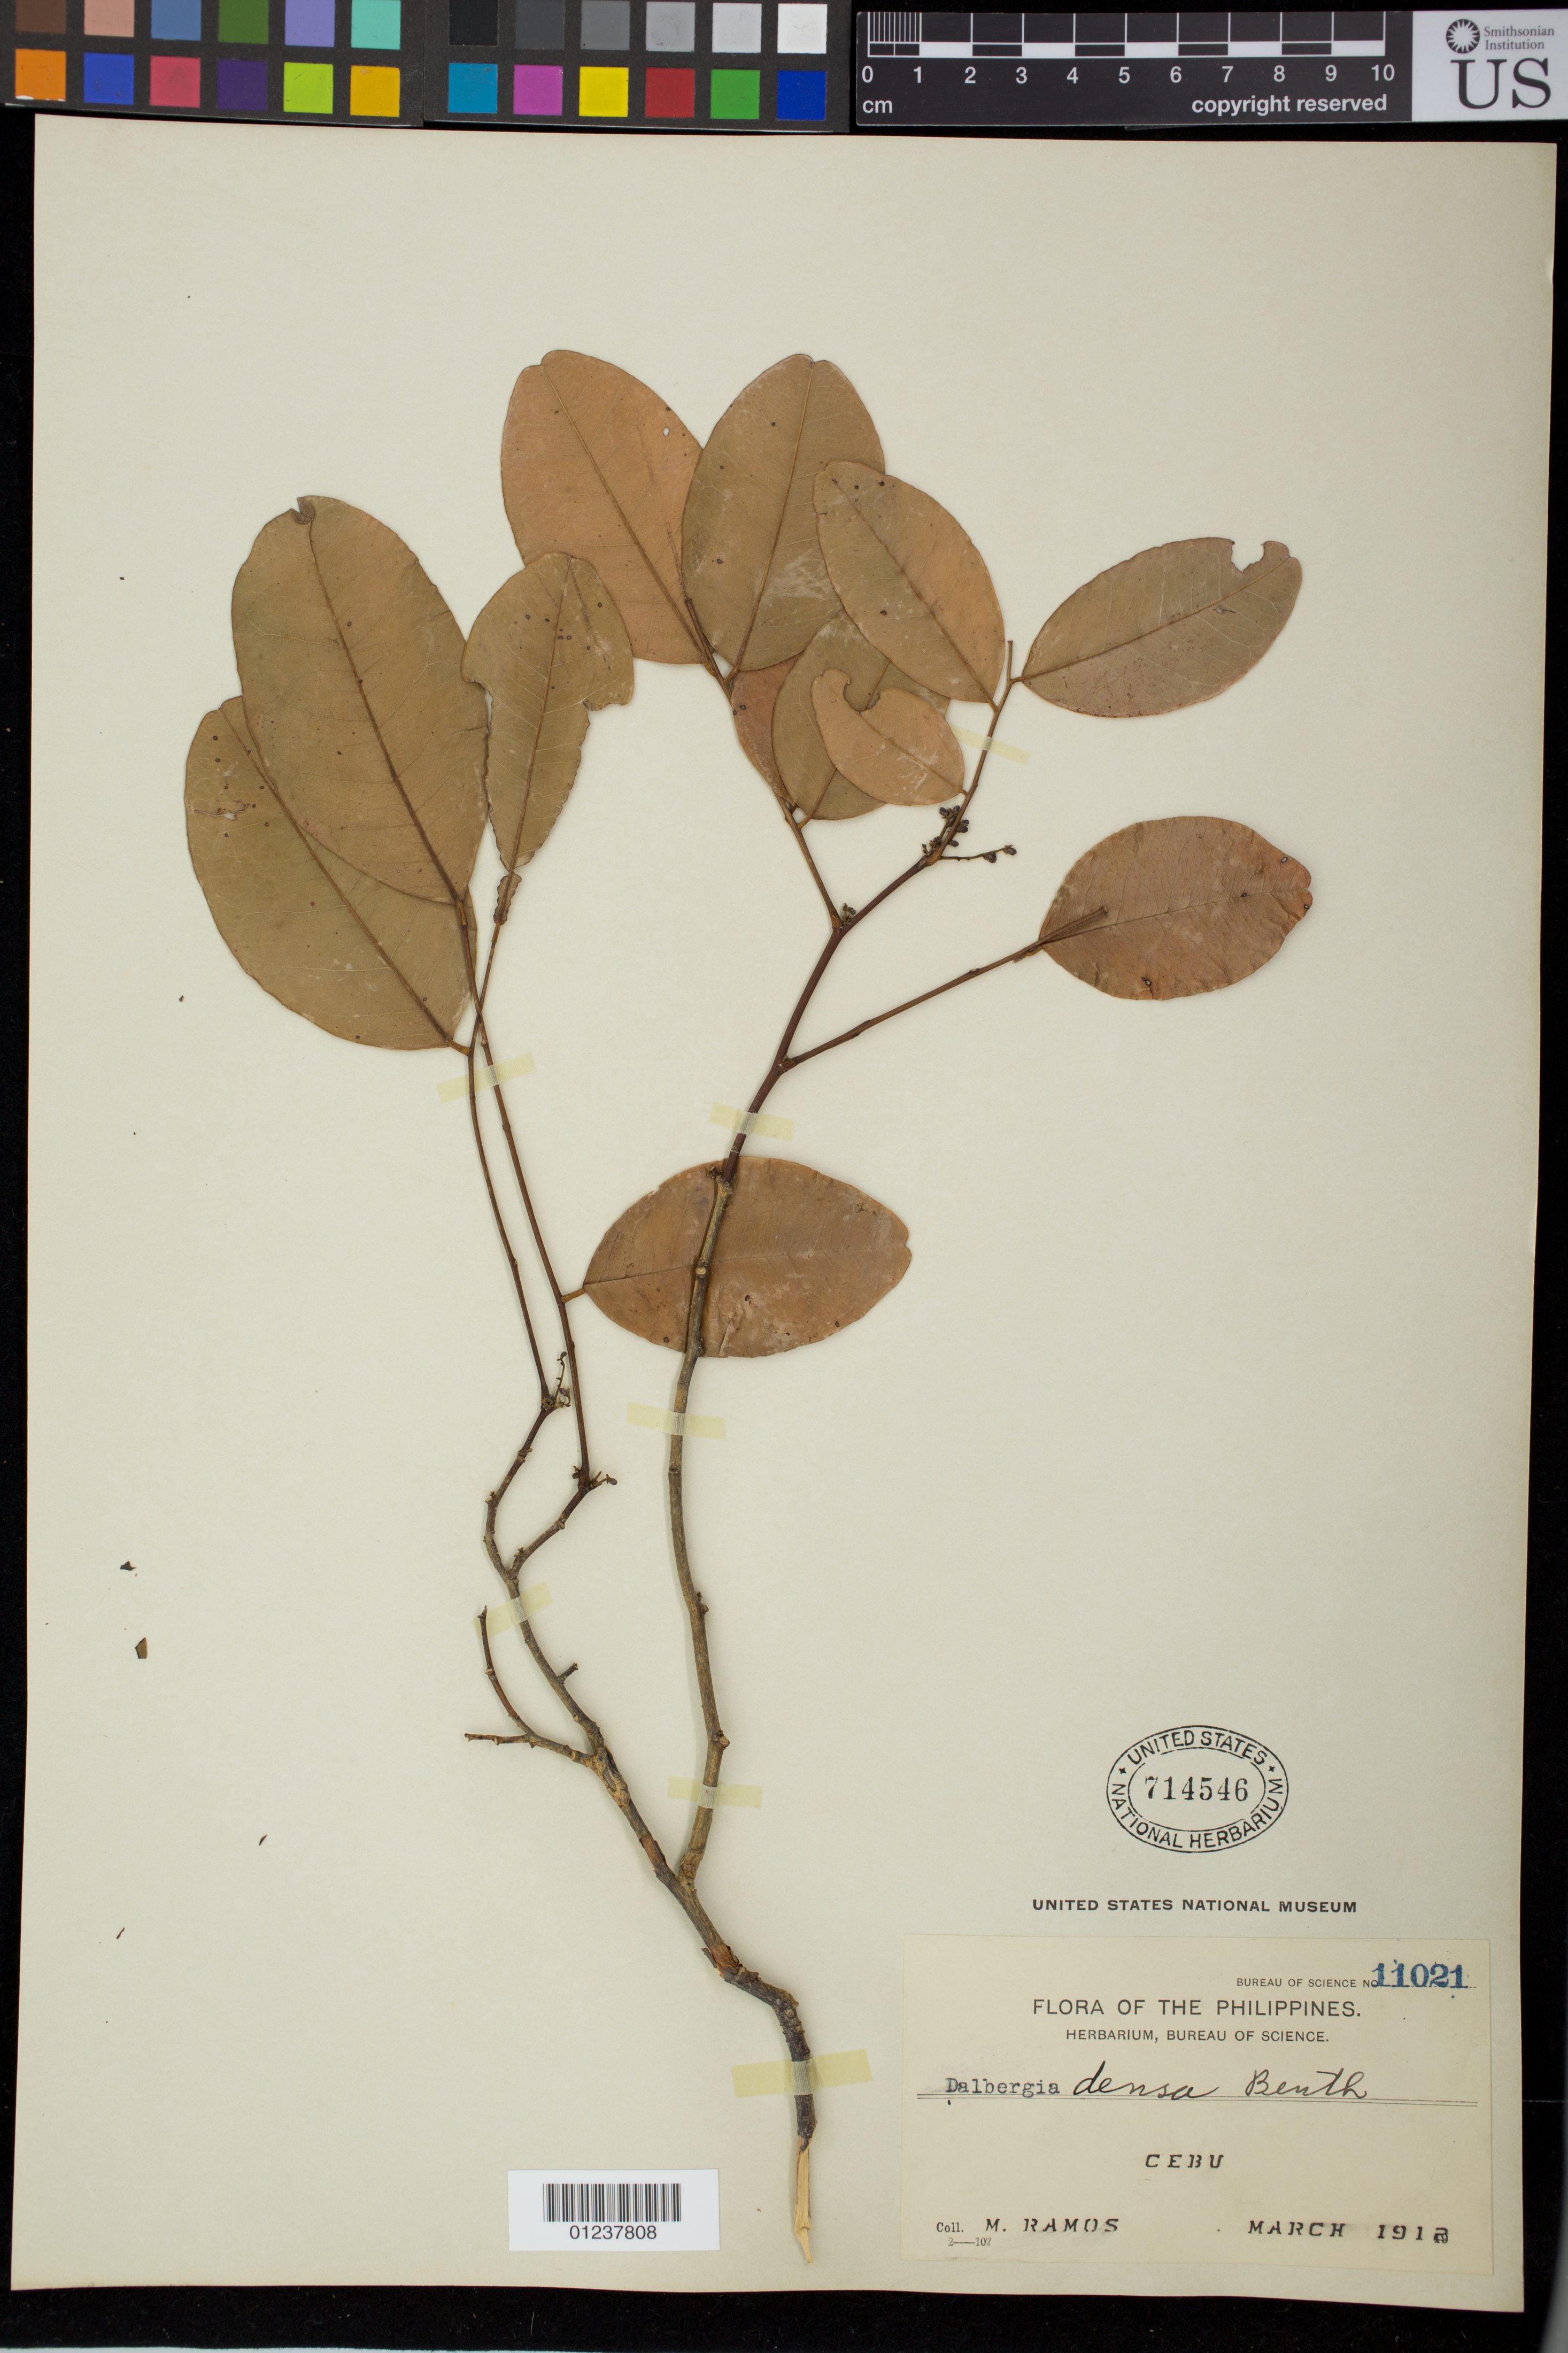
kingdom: Plantae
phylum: Tracheophyta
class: Magnoliopsida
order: Fabales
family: Fabaceae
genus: Dalbergia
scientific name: Dalbergia densa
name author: Benth.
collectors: M. Ramos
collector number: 11021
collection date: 1912-03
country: Philippines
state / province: Central Visayas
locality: Cebu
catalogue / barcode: US 714546